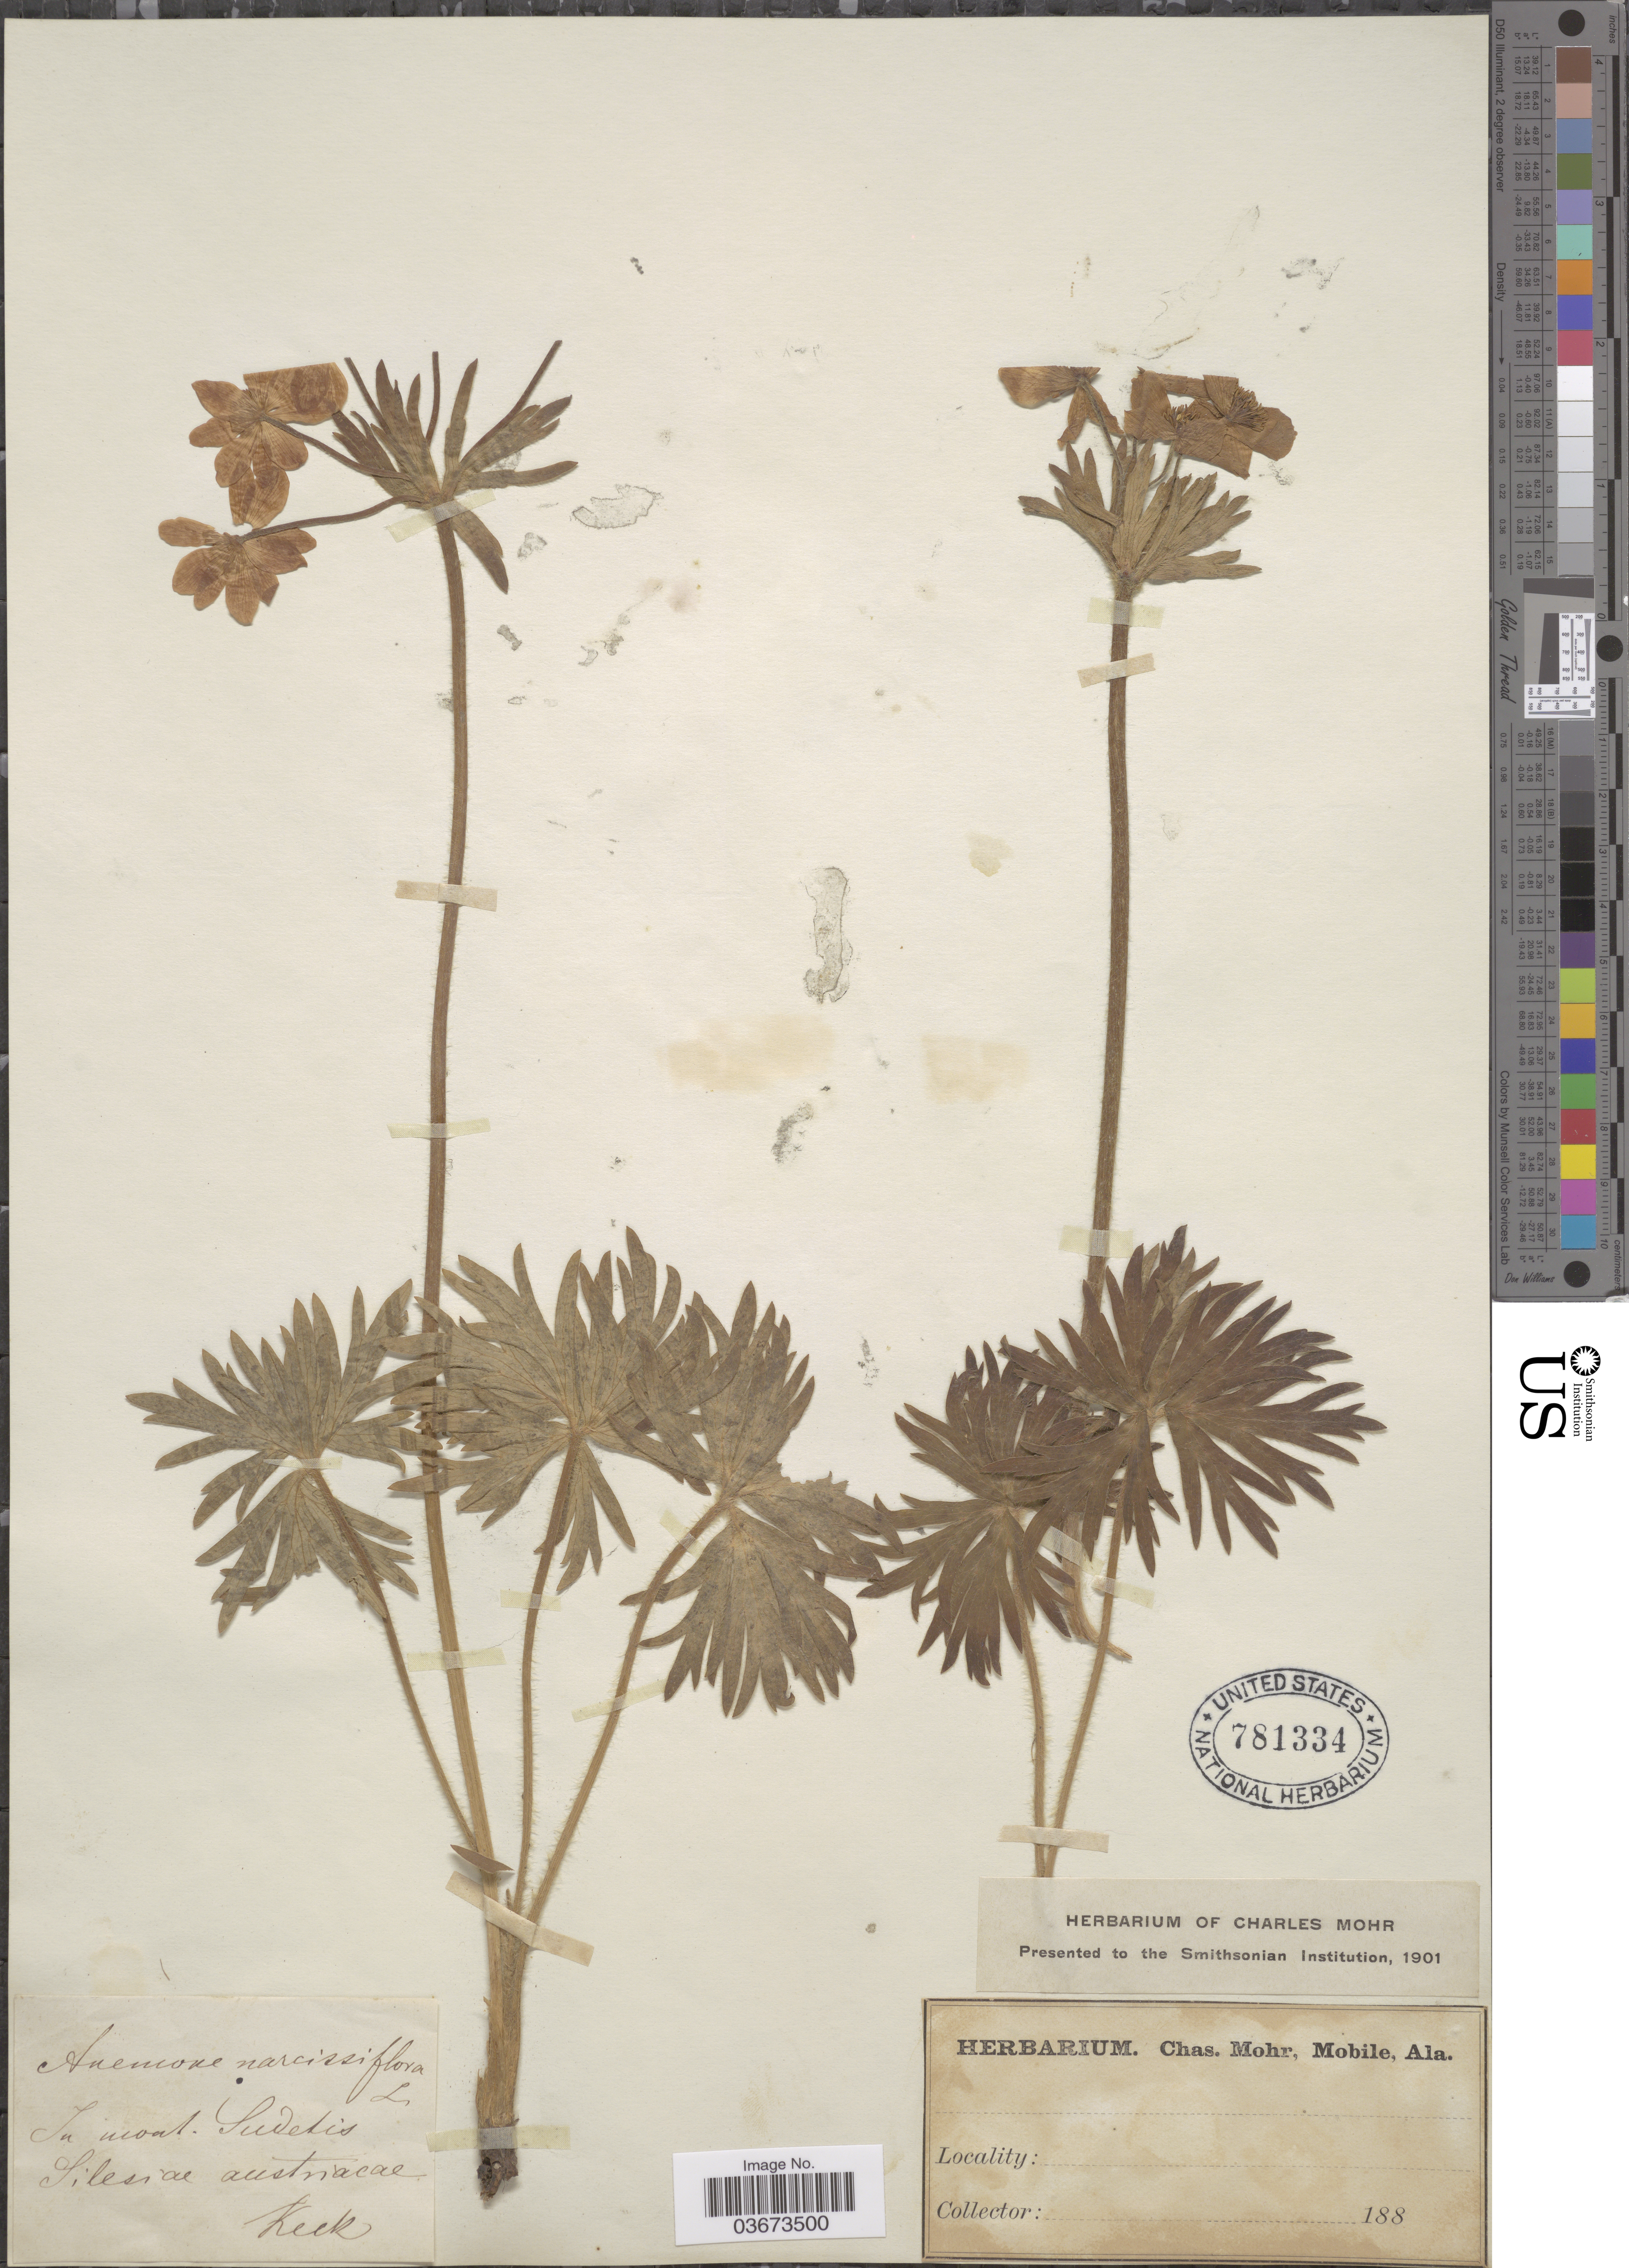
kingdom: Plantae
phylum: Tracheophyta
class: Magnoliopsida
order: Ranunculales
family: Ranunculaceae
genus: Anemone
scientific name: Anemone narcissiflora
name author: L.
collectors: -- Keck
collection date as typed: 188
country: Czechia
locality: In mont. Sudetis. Silesiæ austriacae.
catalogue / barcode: US 781334